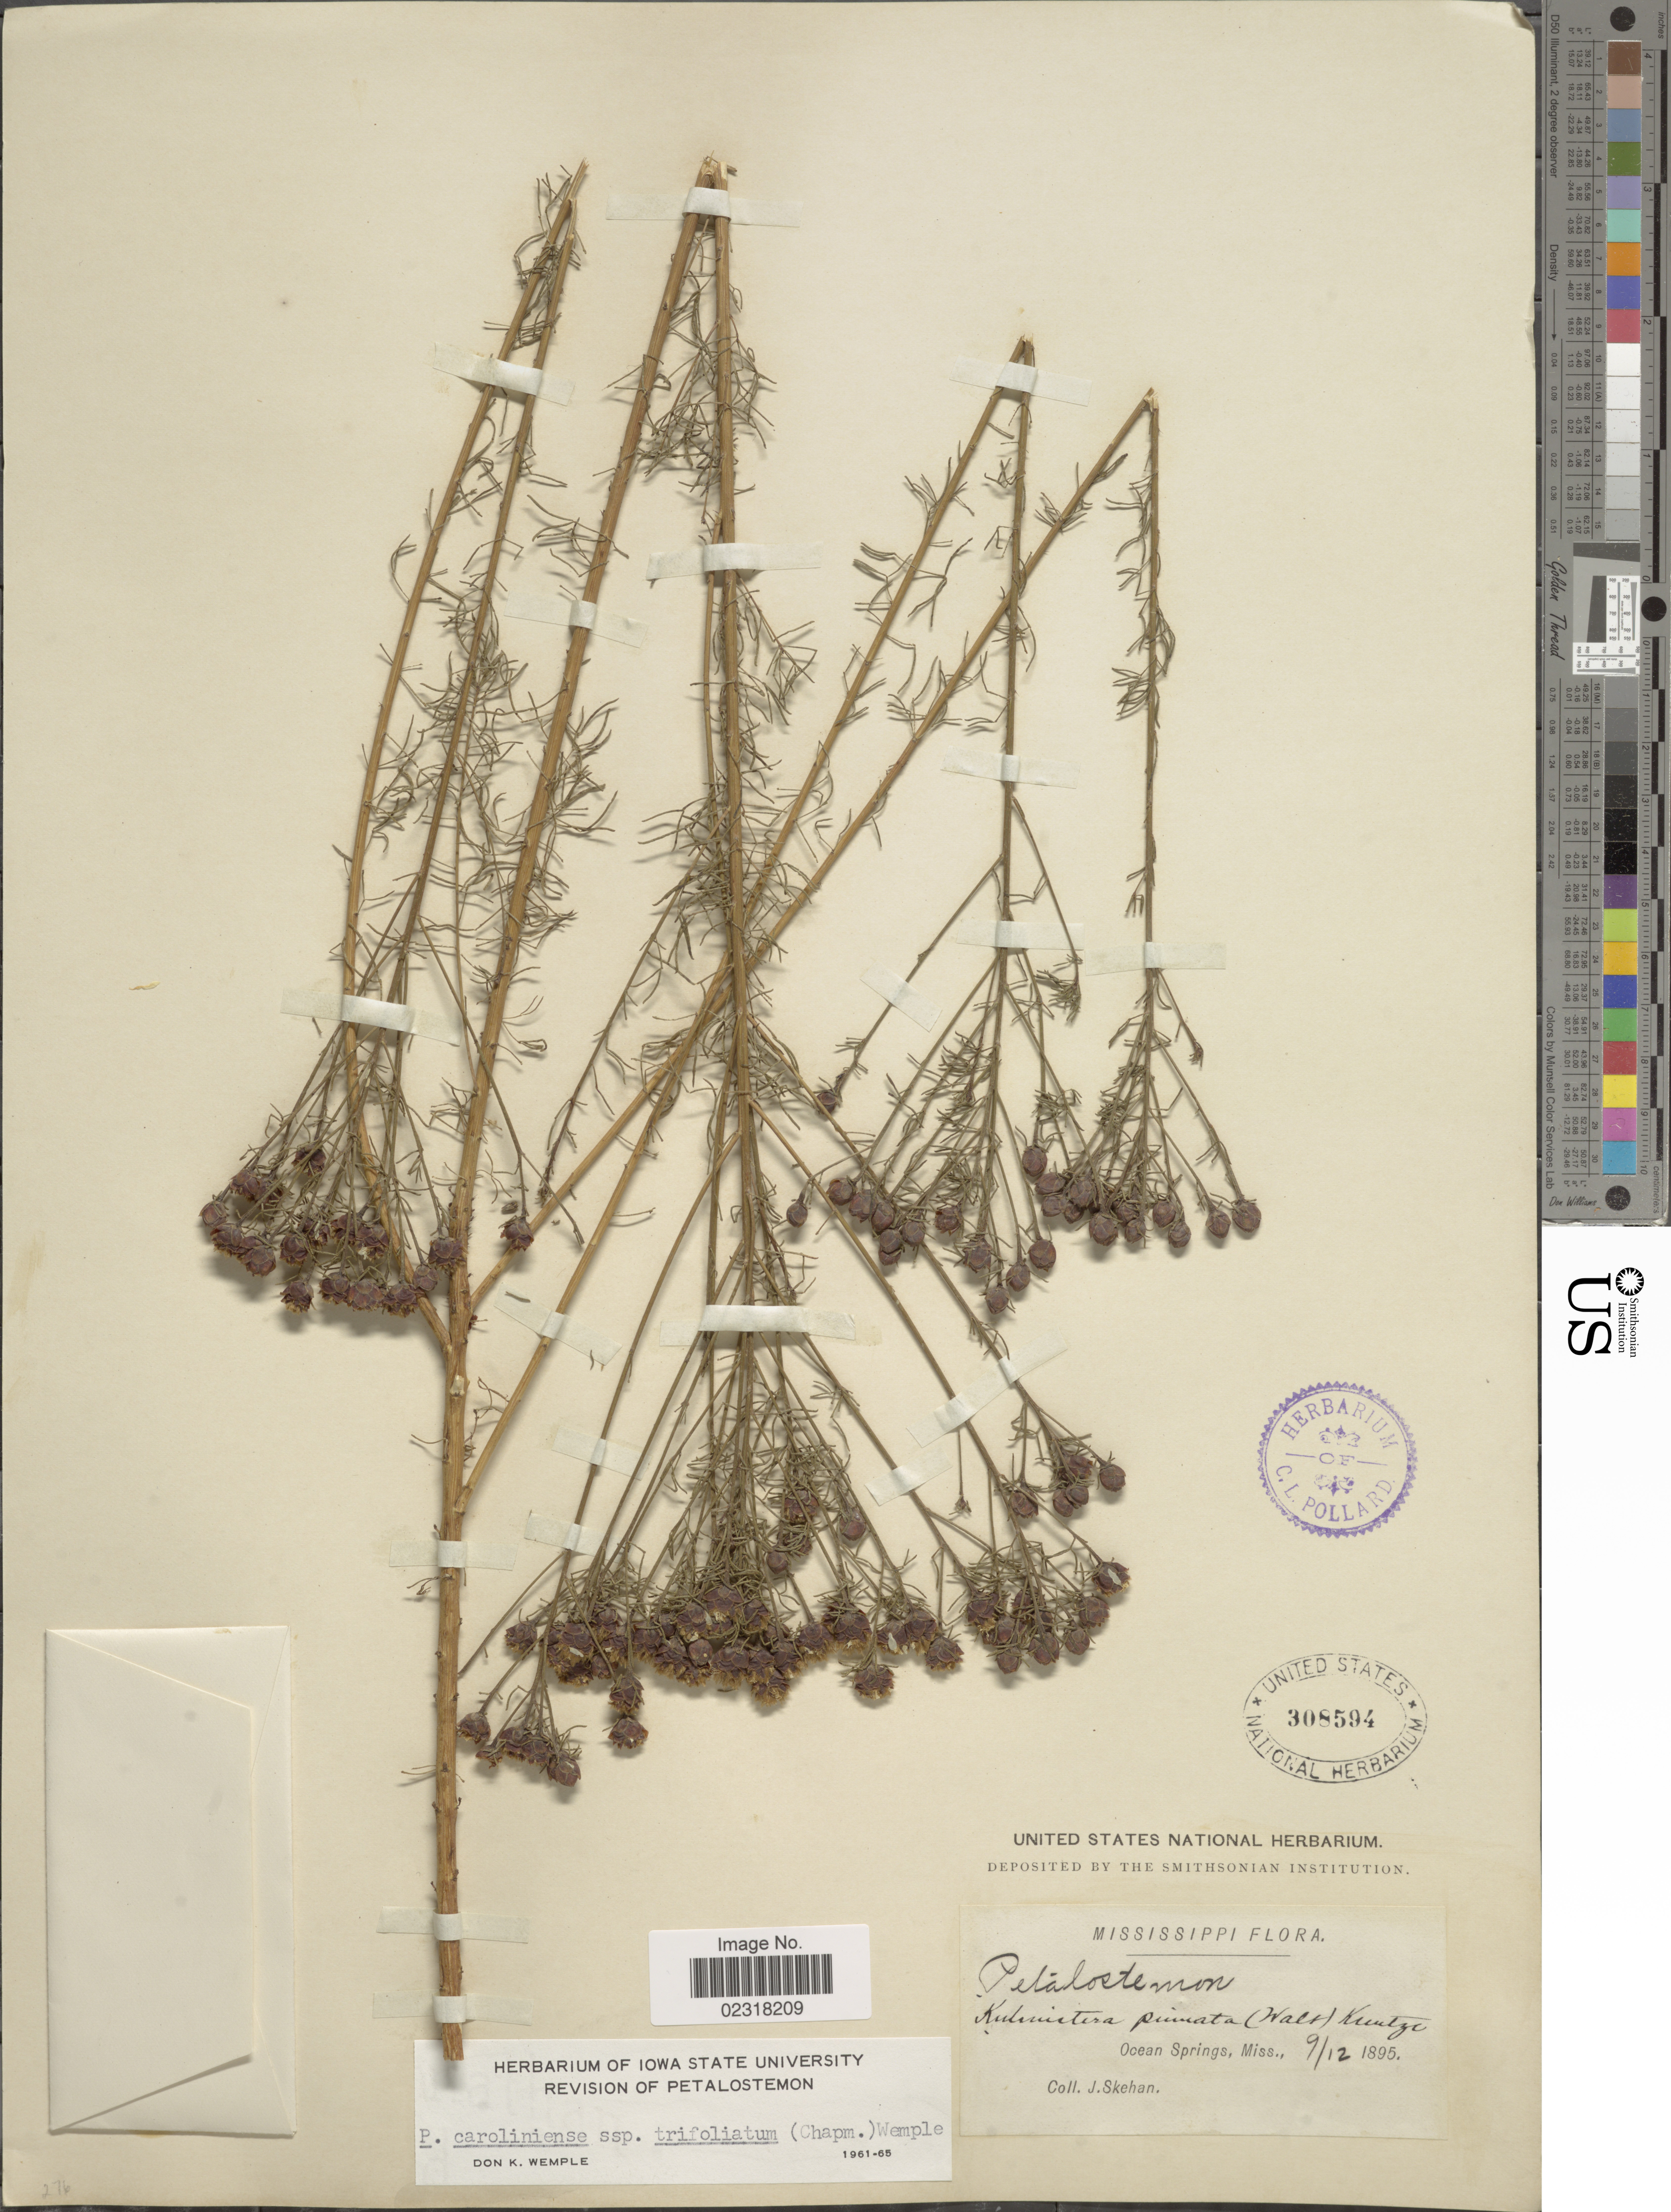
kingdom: Plantae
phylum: Tracheophyta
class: Magnoliopsida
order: Fabales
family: Fabaceae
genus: Dalea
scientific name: Dalea pinnata var. trifoliata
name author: (Chapman) Barneby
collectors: J. Skehan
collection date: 1895-09-12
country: United States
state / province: Mississippi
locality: Ocean Springs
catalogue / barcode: US 308594